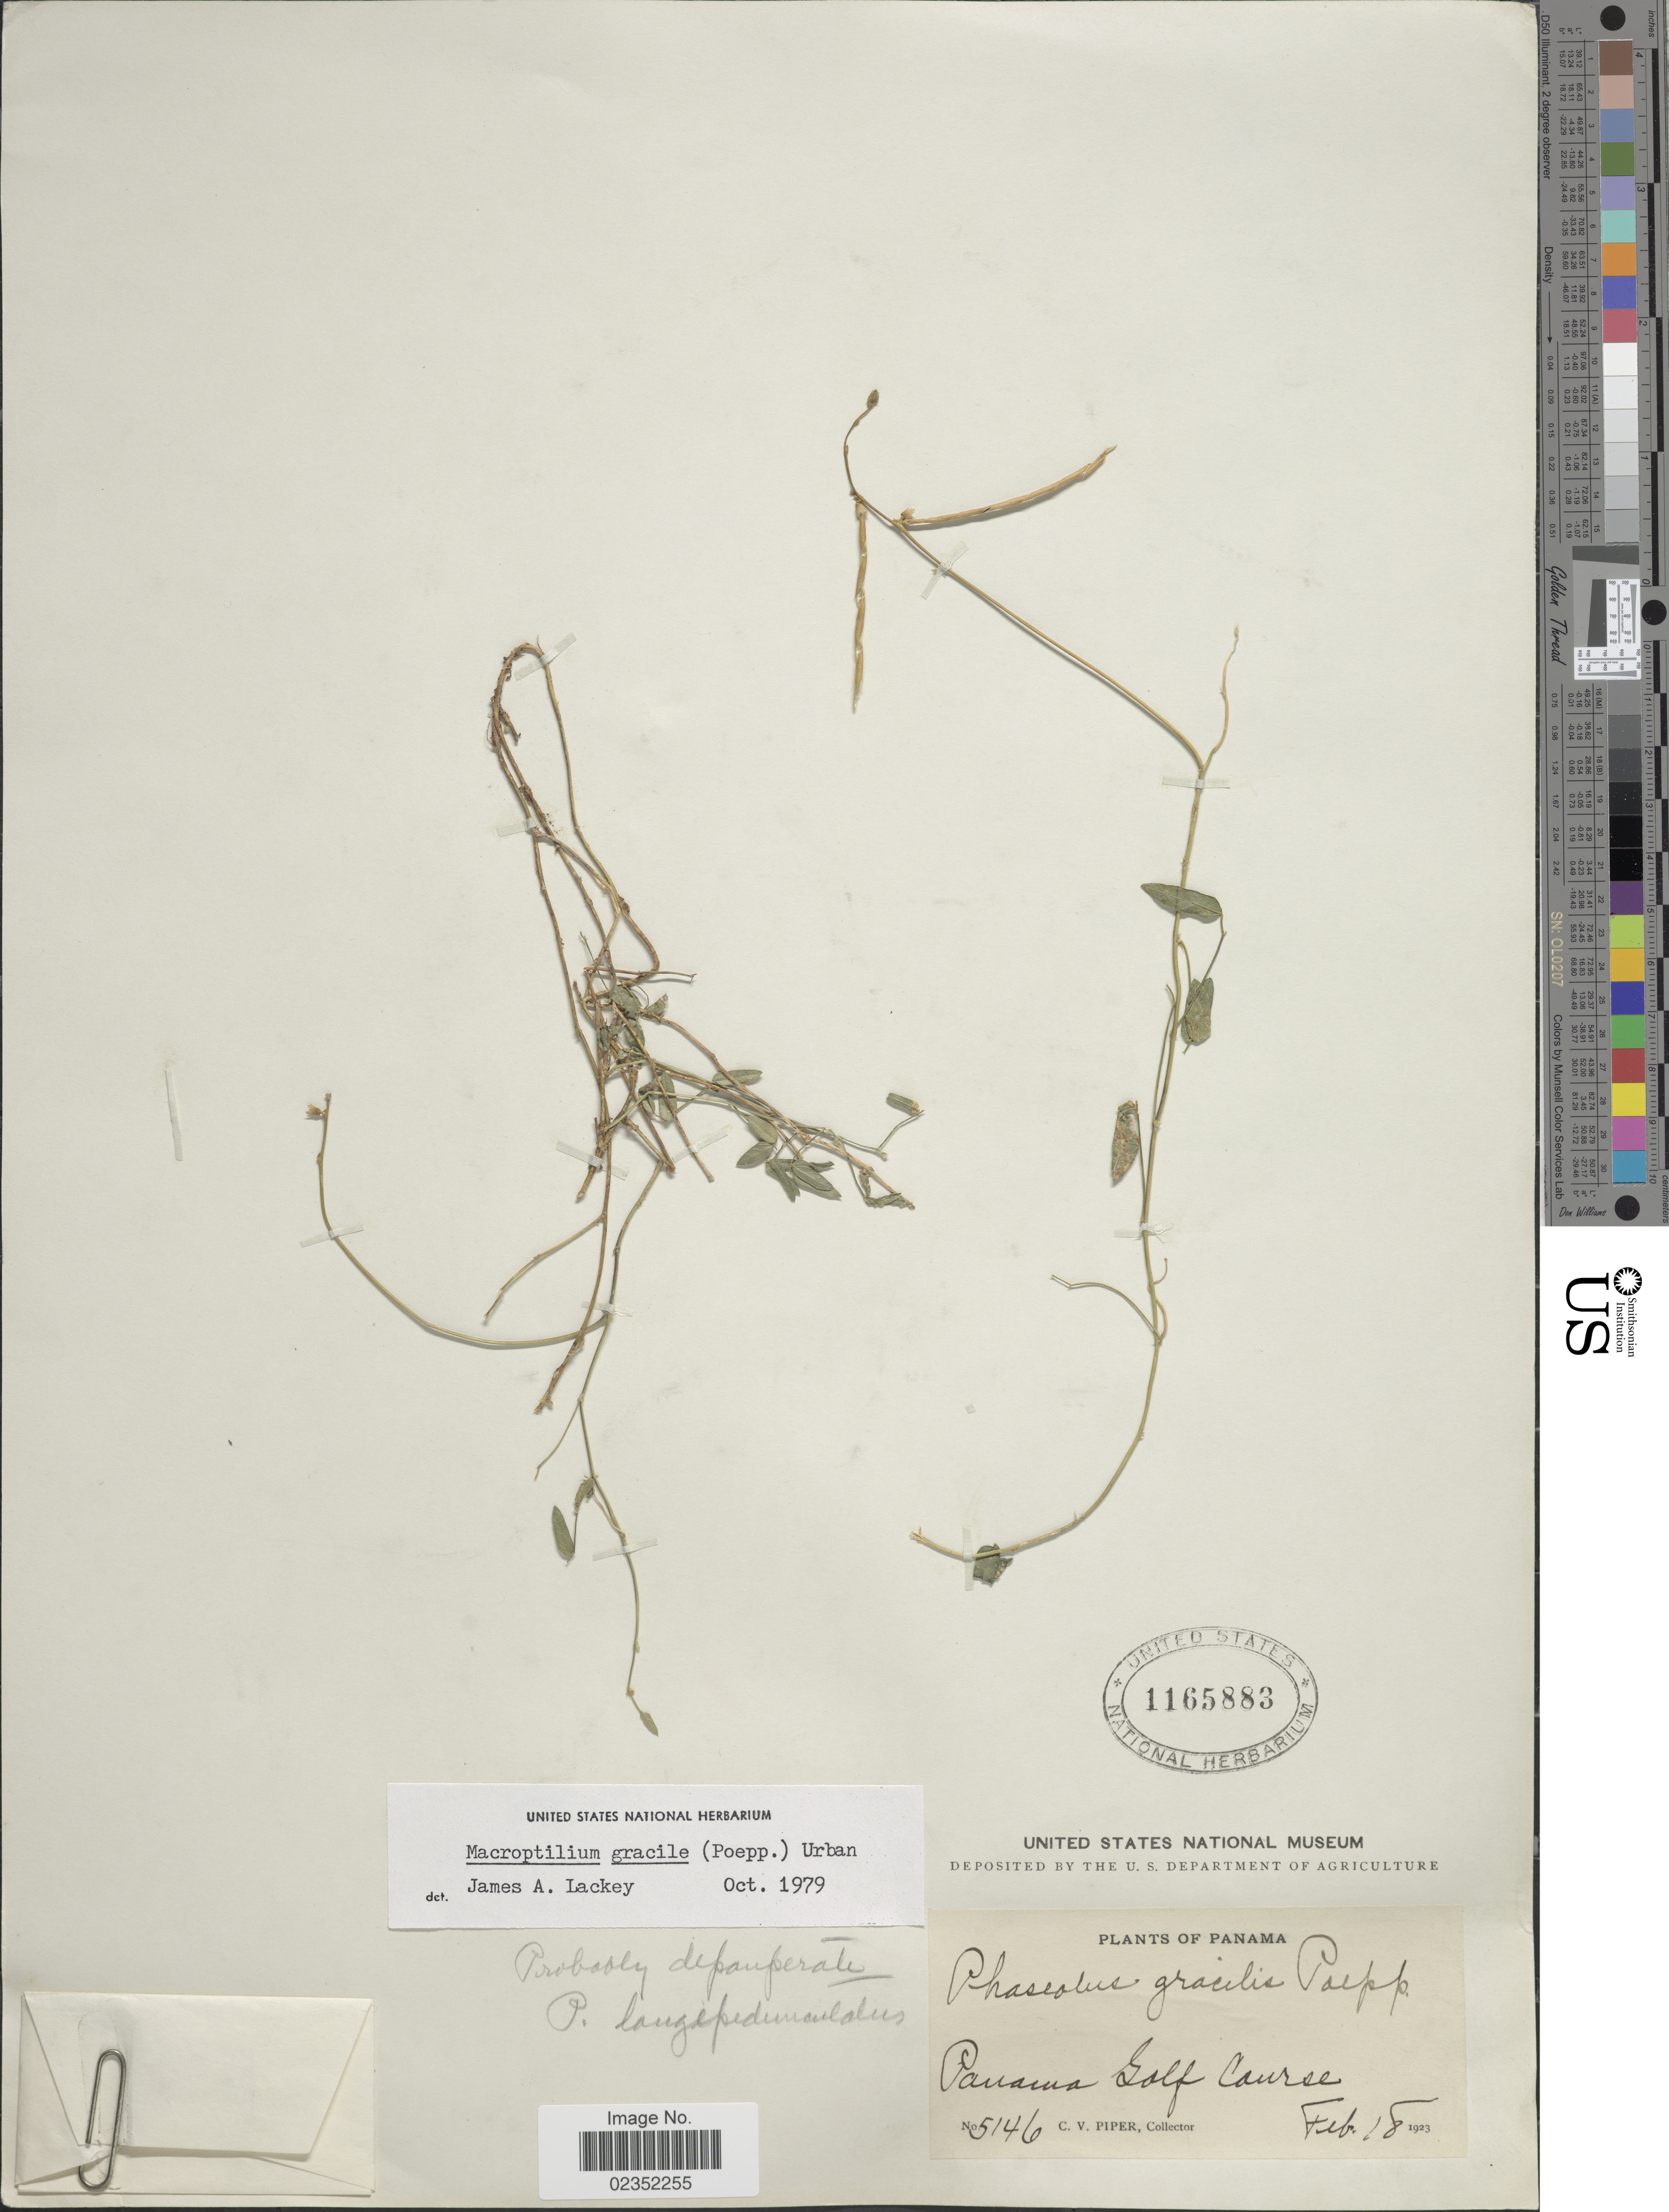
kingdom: Plantae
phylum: Tracheophyta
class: Magnoliopsida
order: Fabales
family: Fabaceae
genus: Macroptilium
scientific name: Macroptilium gracile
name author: (Poepp. ex Benth.) Urb.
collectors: C. V. Piper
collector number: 5146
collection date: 1923-02-18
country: Panama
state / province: Panamá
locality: Panama Golf Course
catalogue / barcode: US 1165883